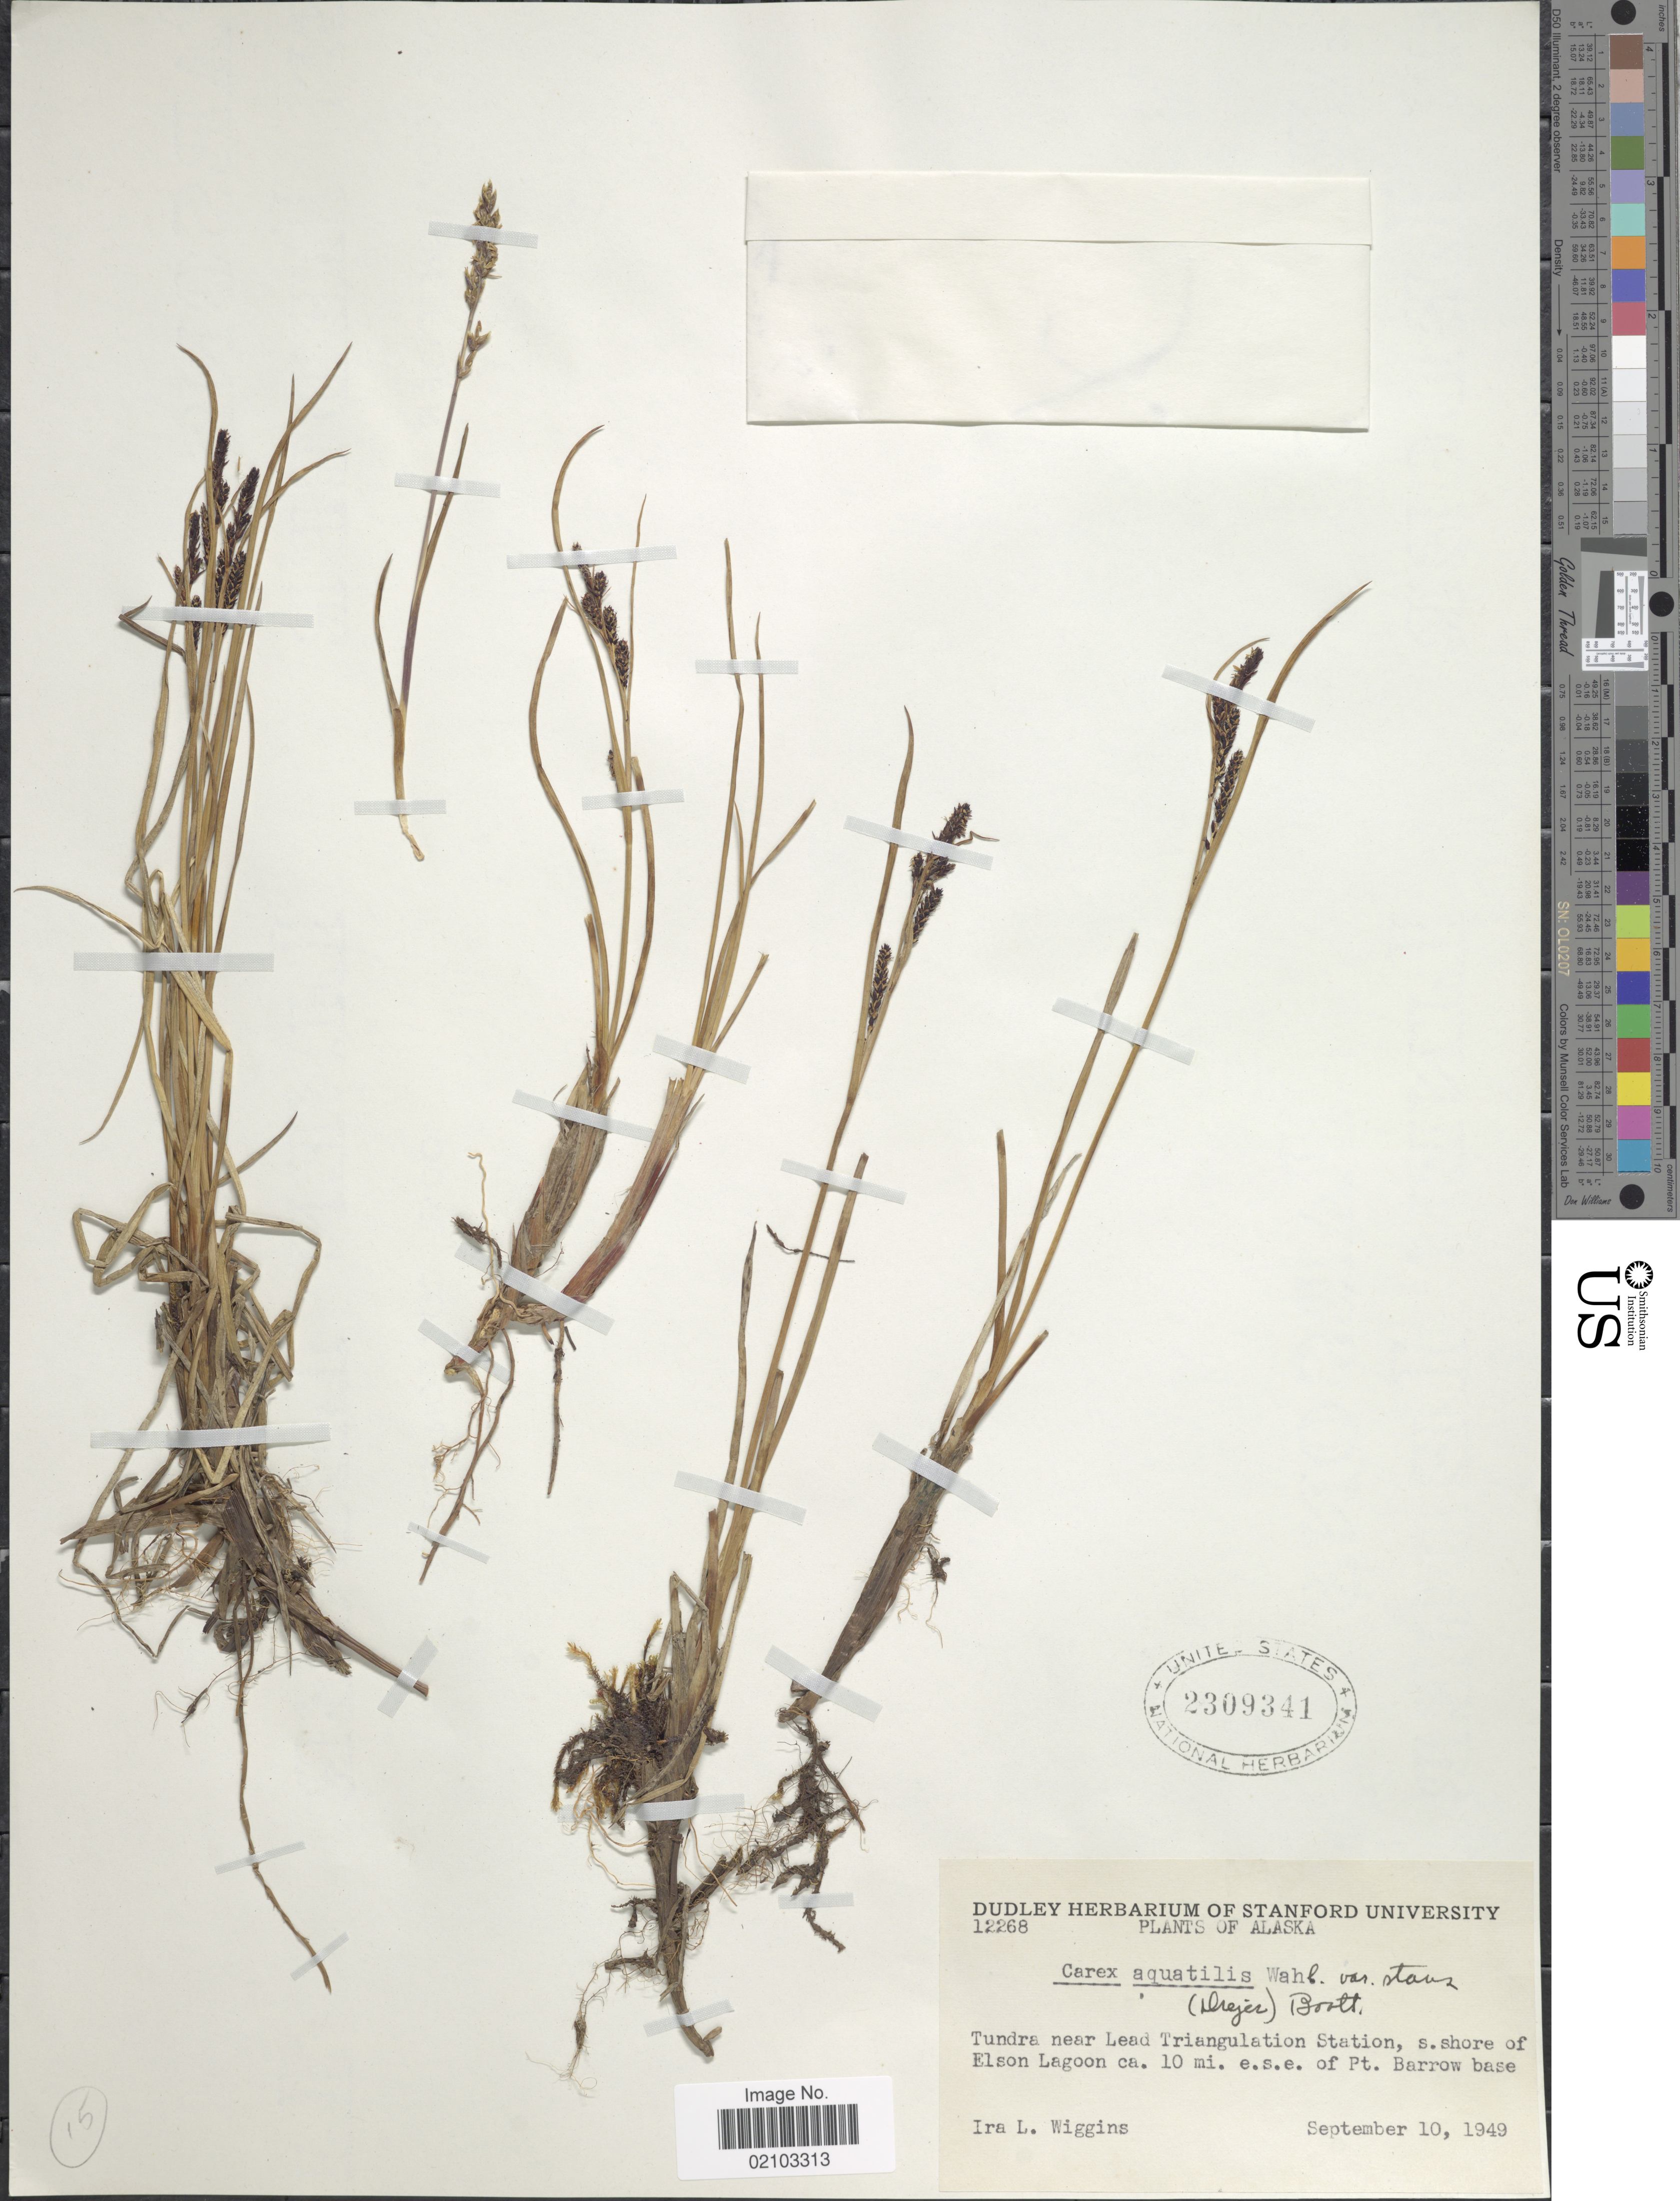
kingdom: Plantae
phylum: Tracheophyta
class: Liliopsida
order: Poales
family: Cyperaceae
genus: Carex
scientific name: Carex aquatilis var. minor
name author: Boott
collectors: I. L. Wiggins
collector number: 12268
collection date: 1949-09-10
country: United States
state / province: Alaska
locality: Tundra near Lead Triangulation Station, s. shore of Elson Lagoon ca. 10 mi. e.s.e. of Pt. Barrow base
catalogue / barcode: US 2309341